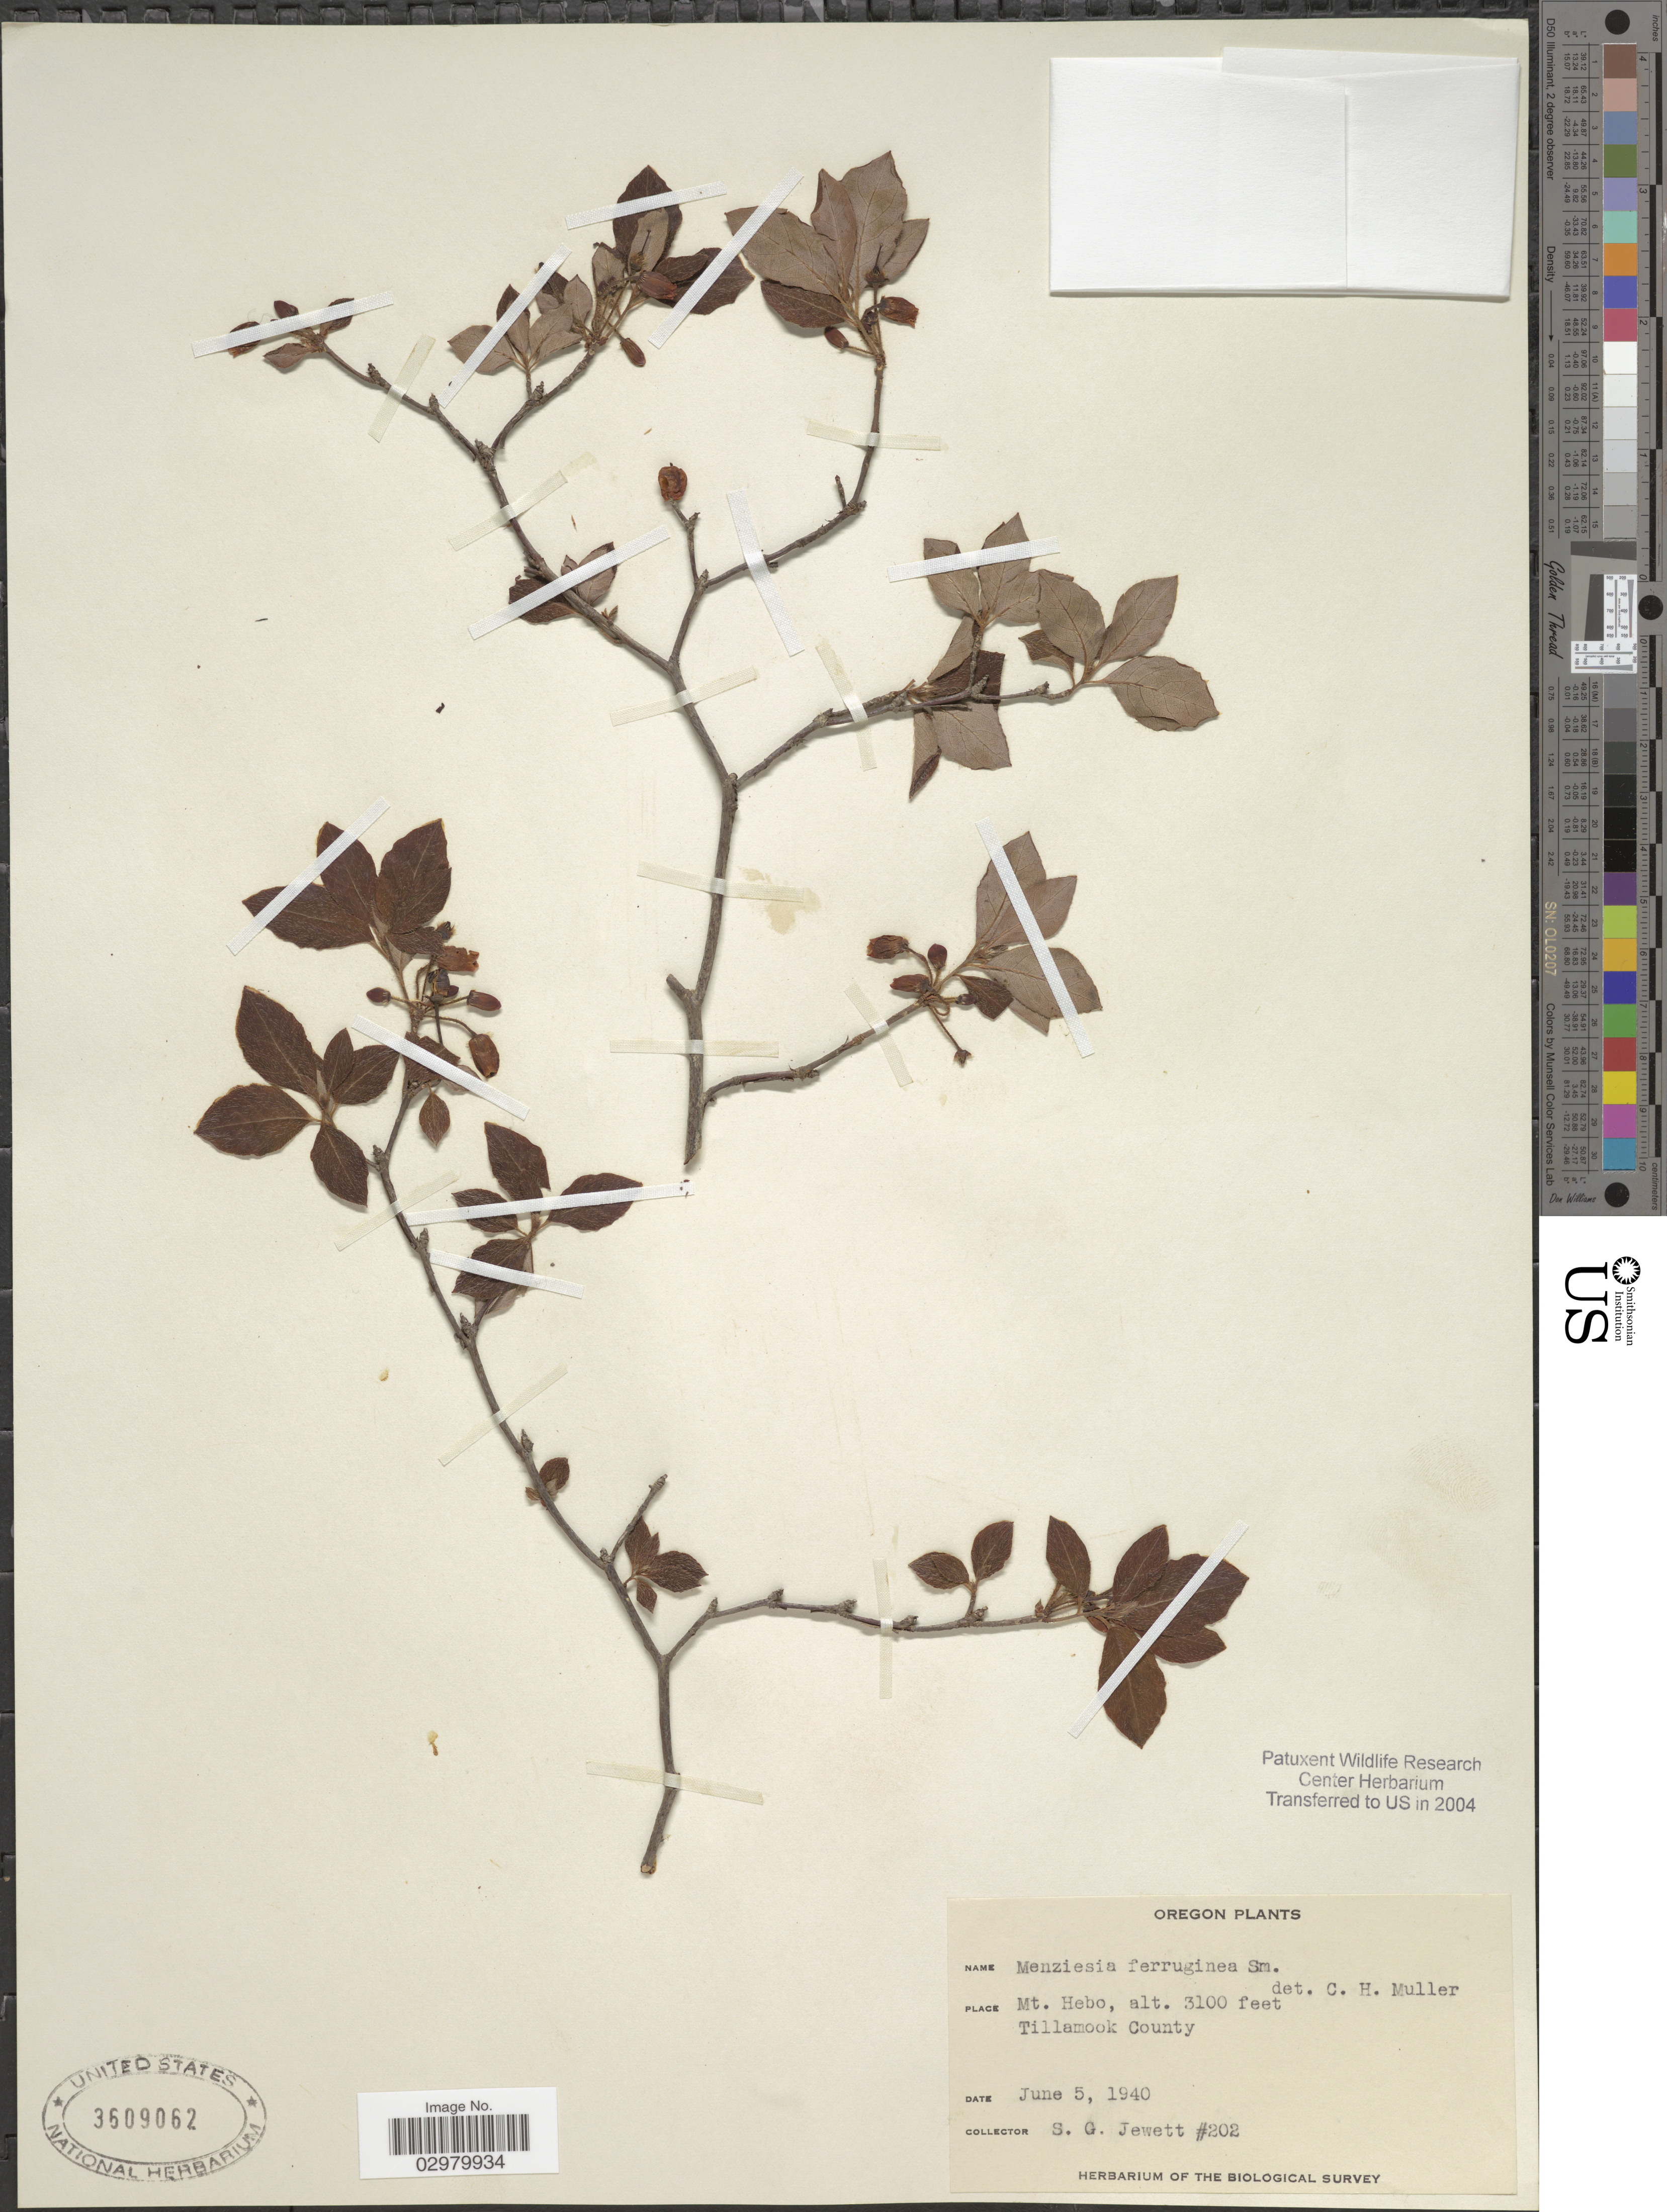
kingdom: Plantae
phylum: Tracheophyta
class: Magnoliopsida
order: Ericales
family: Ericaceae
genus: Menziesia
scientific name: Menziesia ferruginea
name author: Sm.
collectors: S. Jewett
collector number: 202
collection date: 1940-06-05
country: United States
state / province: Oregon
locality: Mt. Hebo. Tillamook County.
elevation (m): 945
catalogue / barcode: US 3609062